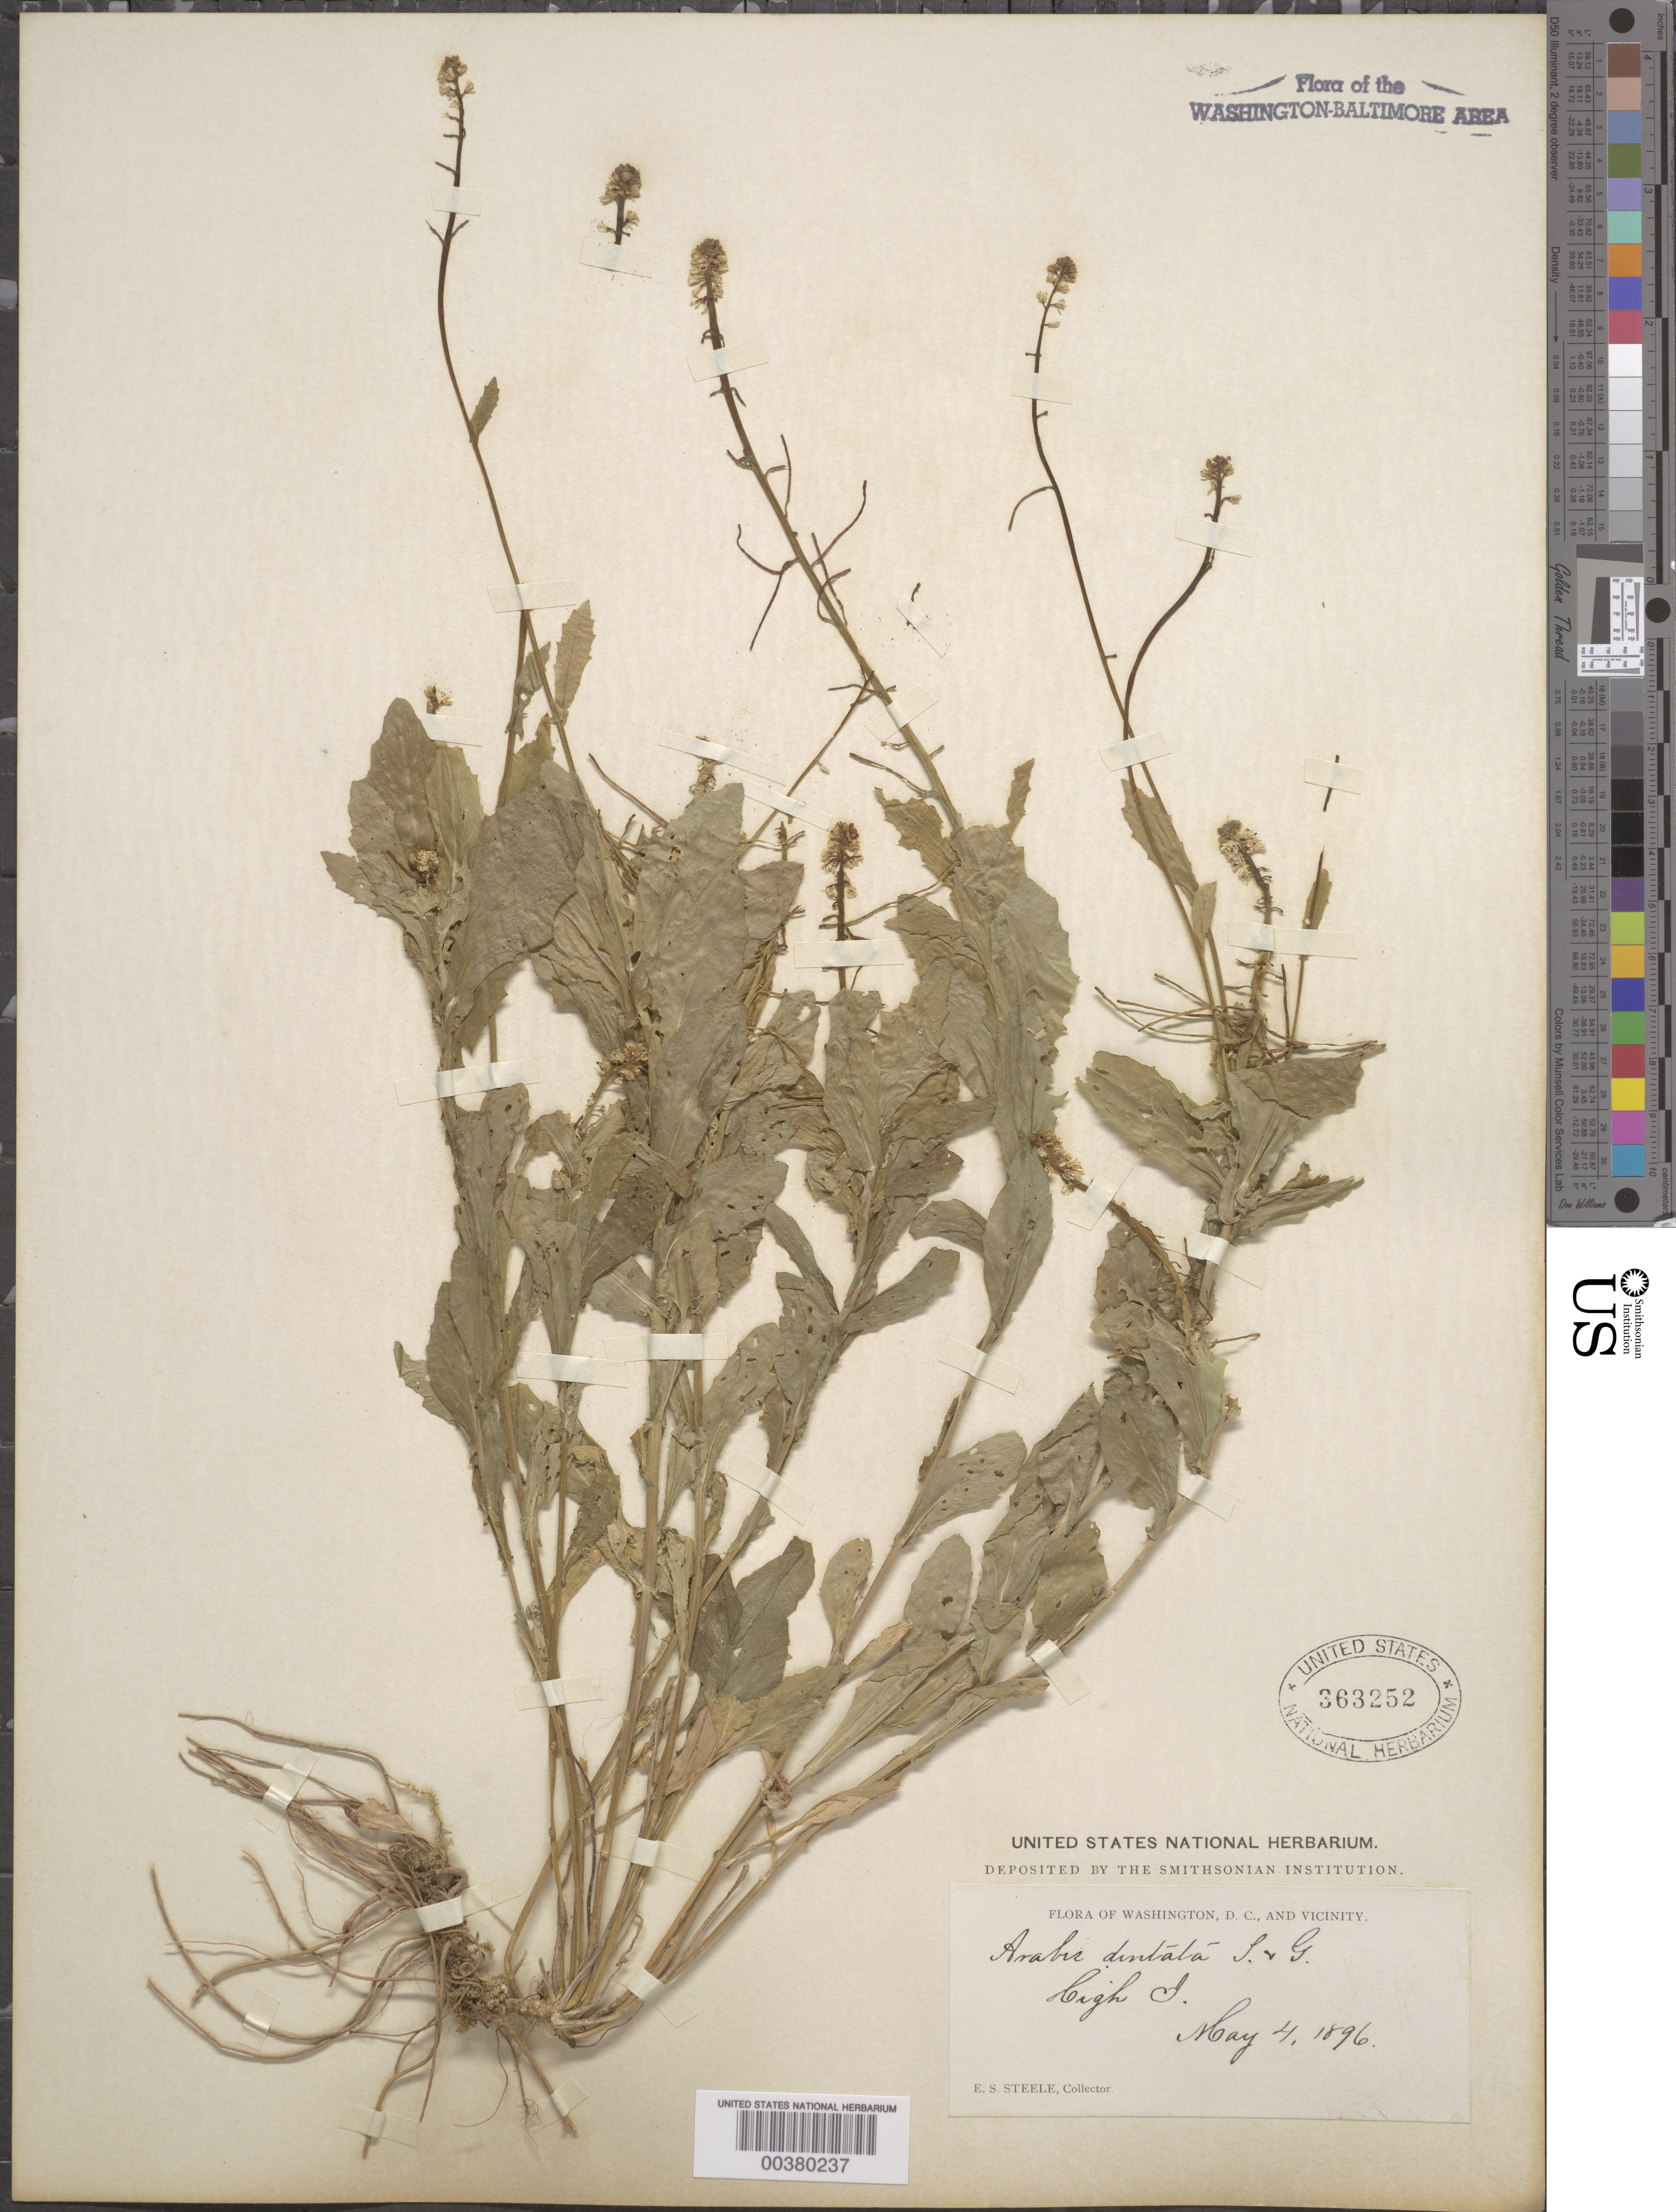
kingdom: Plantae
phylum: Tracheophyta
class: Magnoliopsida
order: Brassicales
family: Brassicaceae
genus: Boechera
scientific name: Boechera shortii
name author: (Fernald) Al-Shehbaz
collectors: E. Steele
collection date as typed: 04 May 1896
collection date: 1896-05-04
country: United States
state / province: Maryland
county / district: Montgomery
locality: High Island C. & O. Canal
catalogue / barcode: US 363252